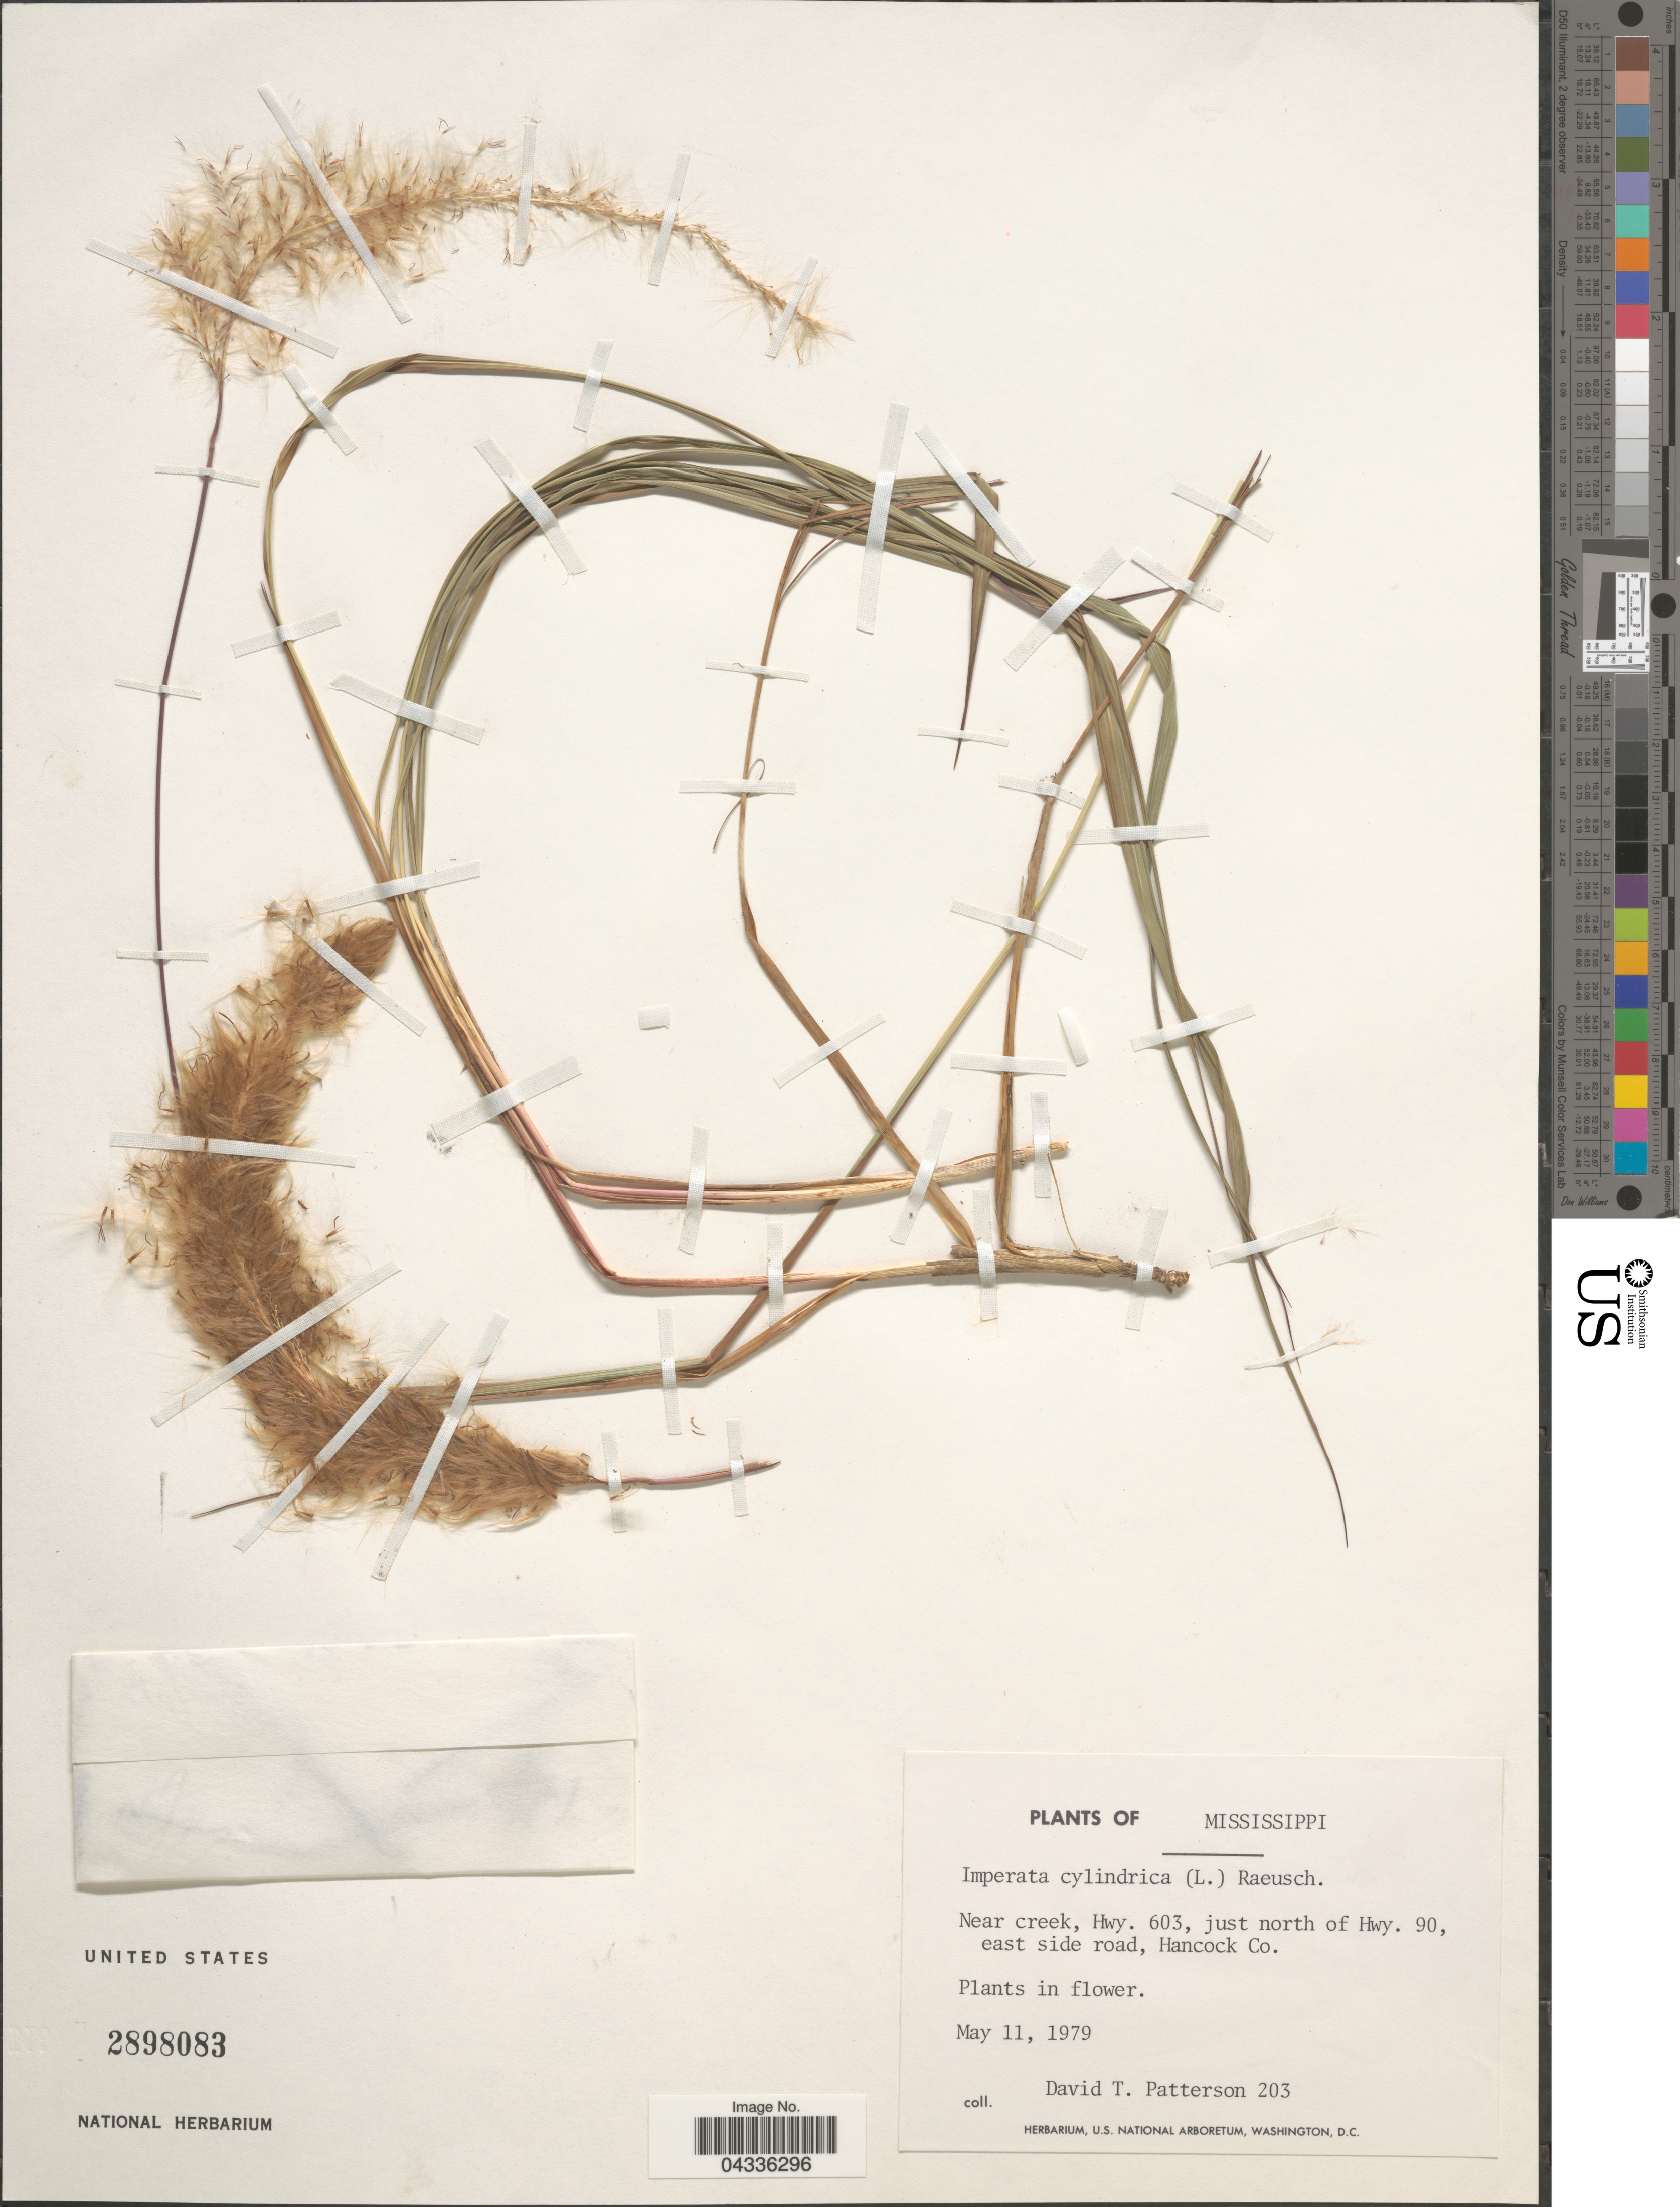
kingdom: Plantae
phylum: Tracheophyta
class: Liliopsida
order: Poales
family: Poaceae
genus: Imperata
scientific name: Imperata cylindrica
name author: (L.) P. Beauv.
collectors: D. Patterson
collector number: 203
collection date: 1979-05-11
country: United States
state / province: Mississippi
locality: Near creek, Hwy. 603, just north of Hwy. 90, east side road, Hancock Co.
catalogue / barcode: US 2898083